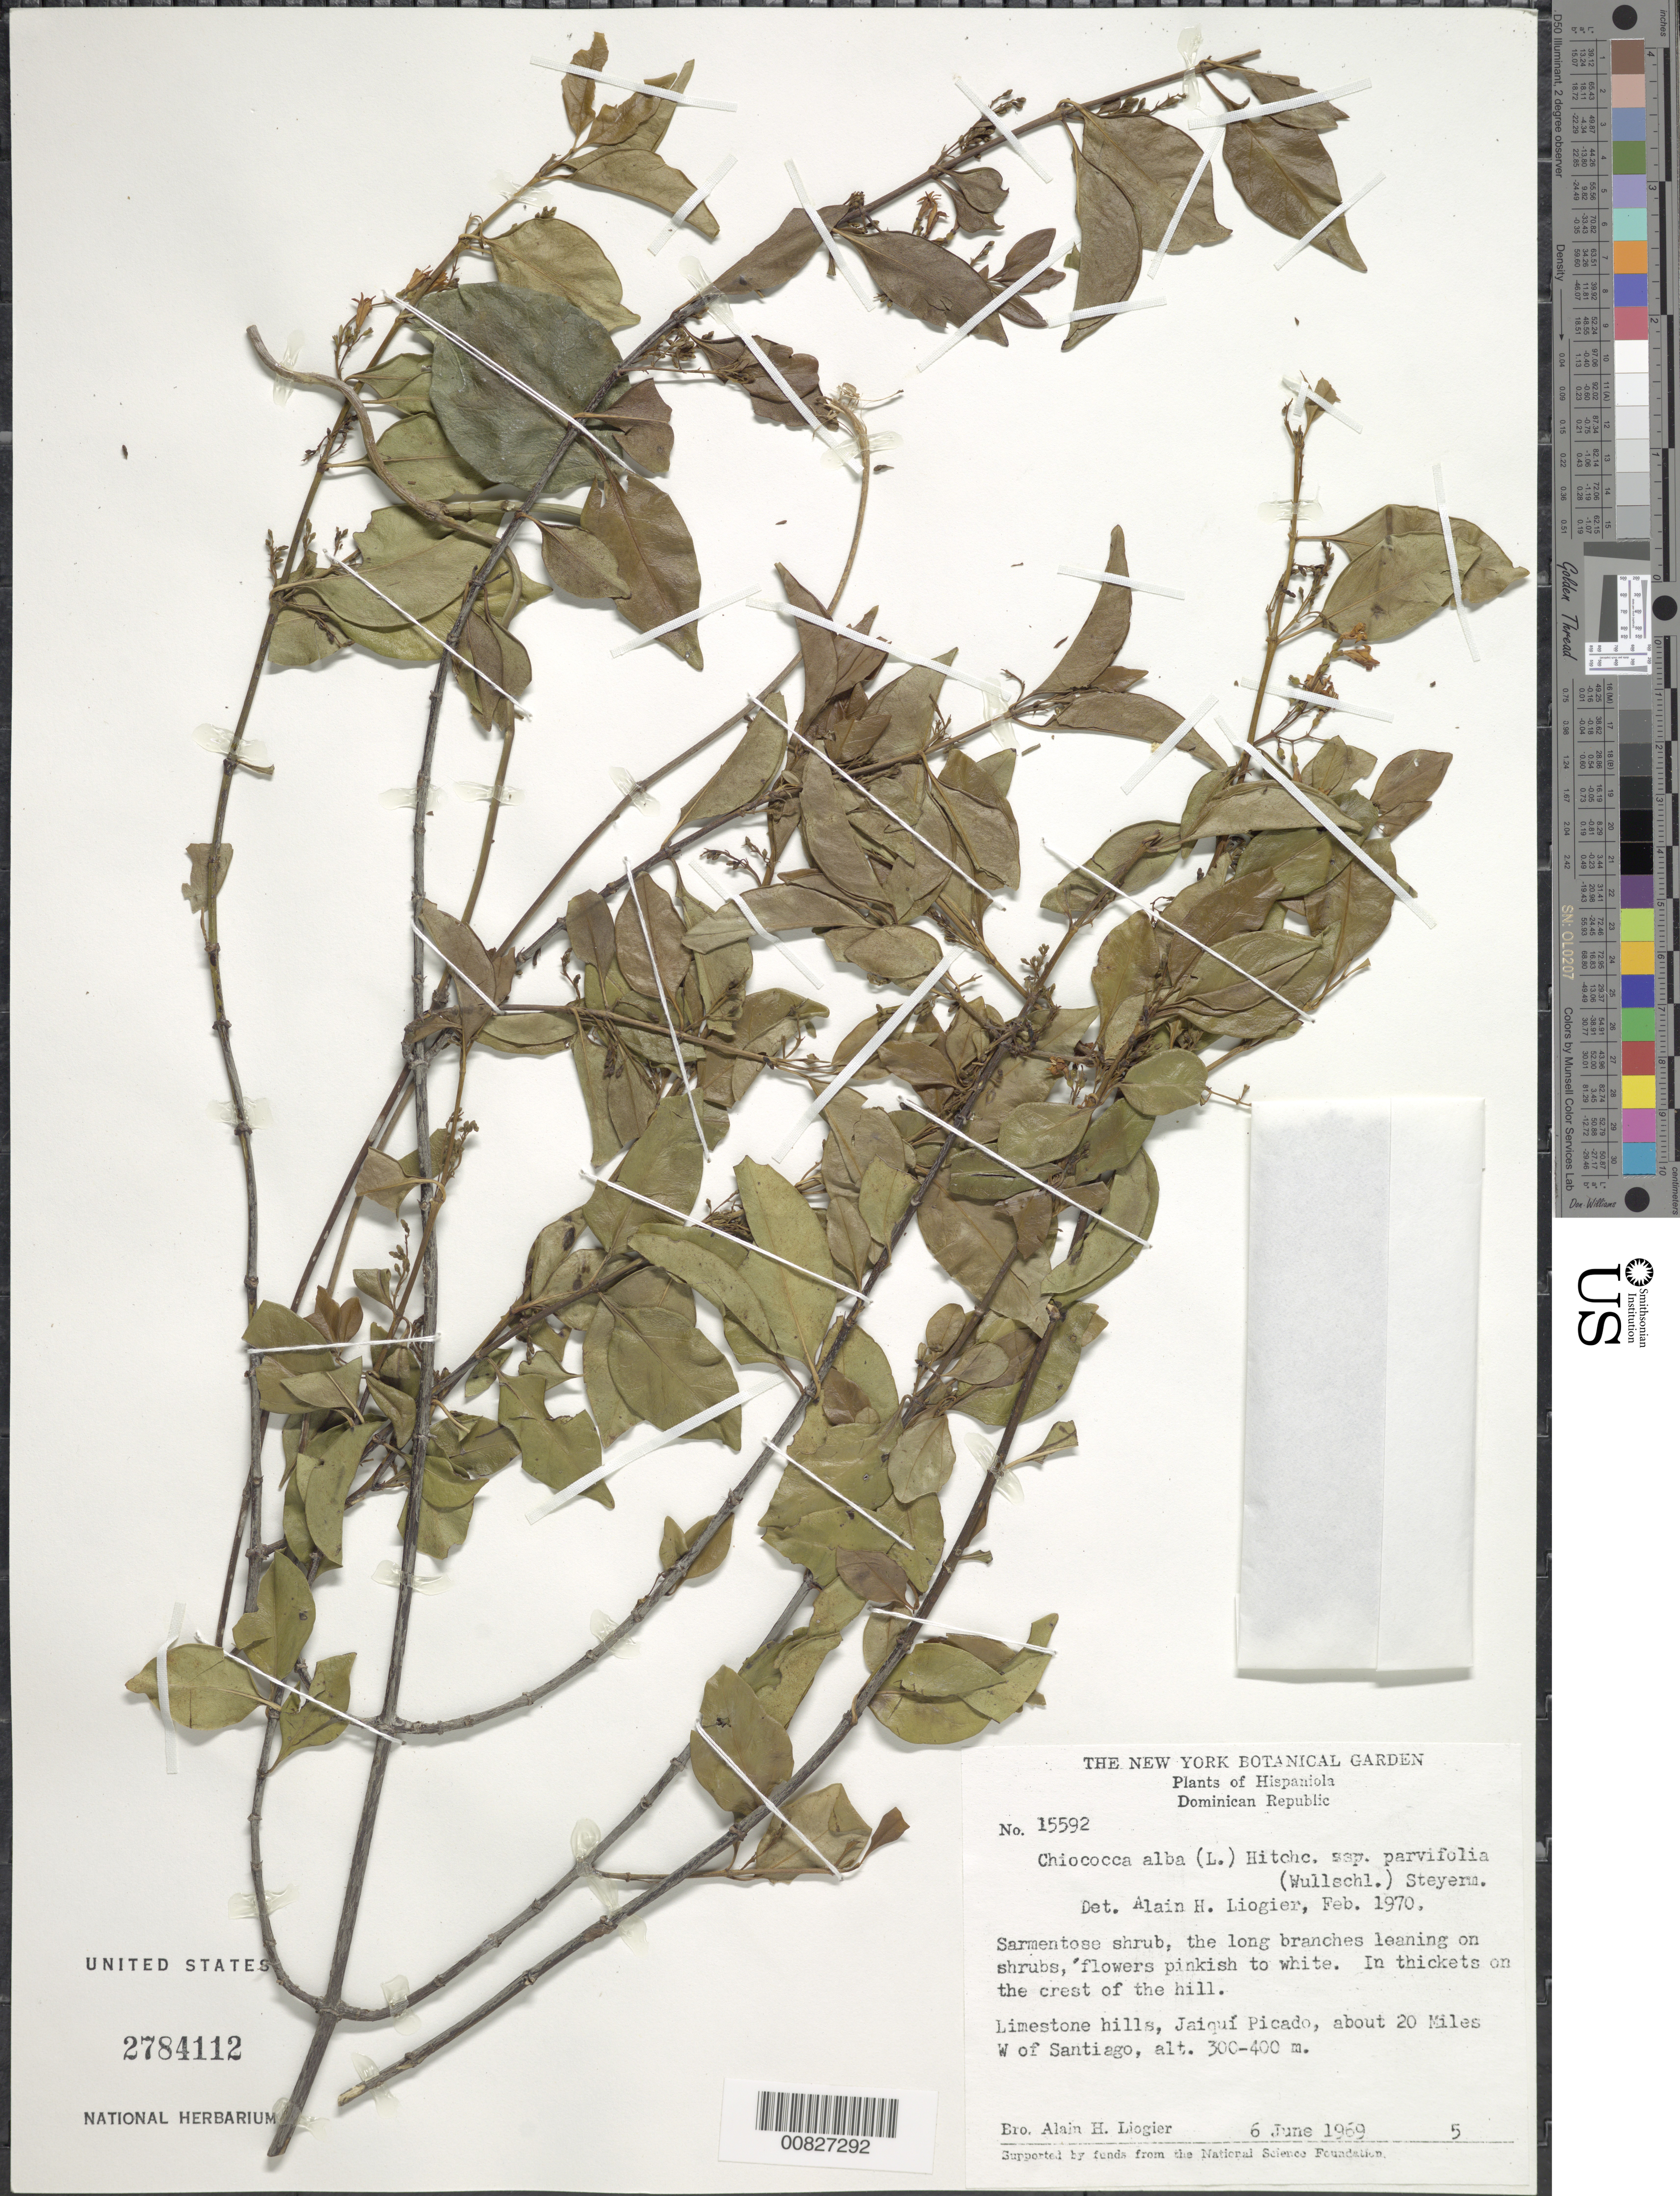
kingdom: Plantae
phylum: Tracheophyta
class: Magnoliopsida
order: Gentianales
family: Rubiaceae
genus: Chiococca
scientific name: Chiococca alba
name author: (L.) Hitchc.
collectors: A. H. Liogier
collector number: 15592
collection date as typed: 06 Jun 1969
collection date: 1969-06-06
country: Dominican Republic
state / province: Santiago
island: Hispaniola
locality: Jaiquí Picado, about 20 miles W of Santiago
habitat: Thickets on crest of limestone hill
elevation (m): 300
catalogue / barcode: US 2784112